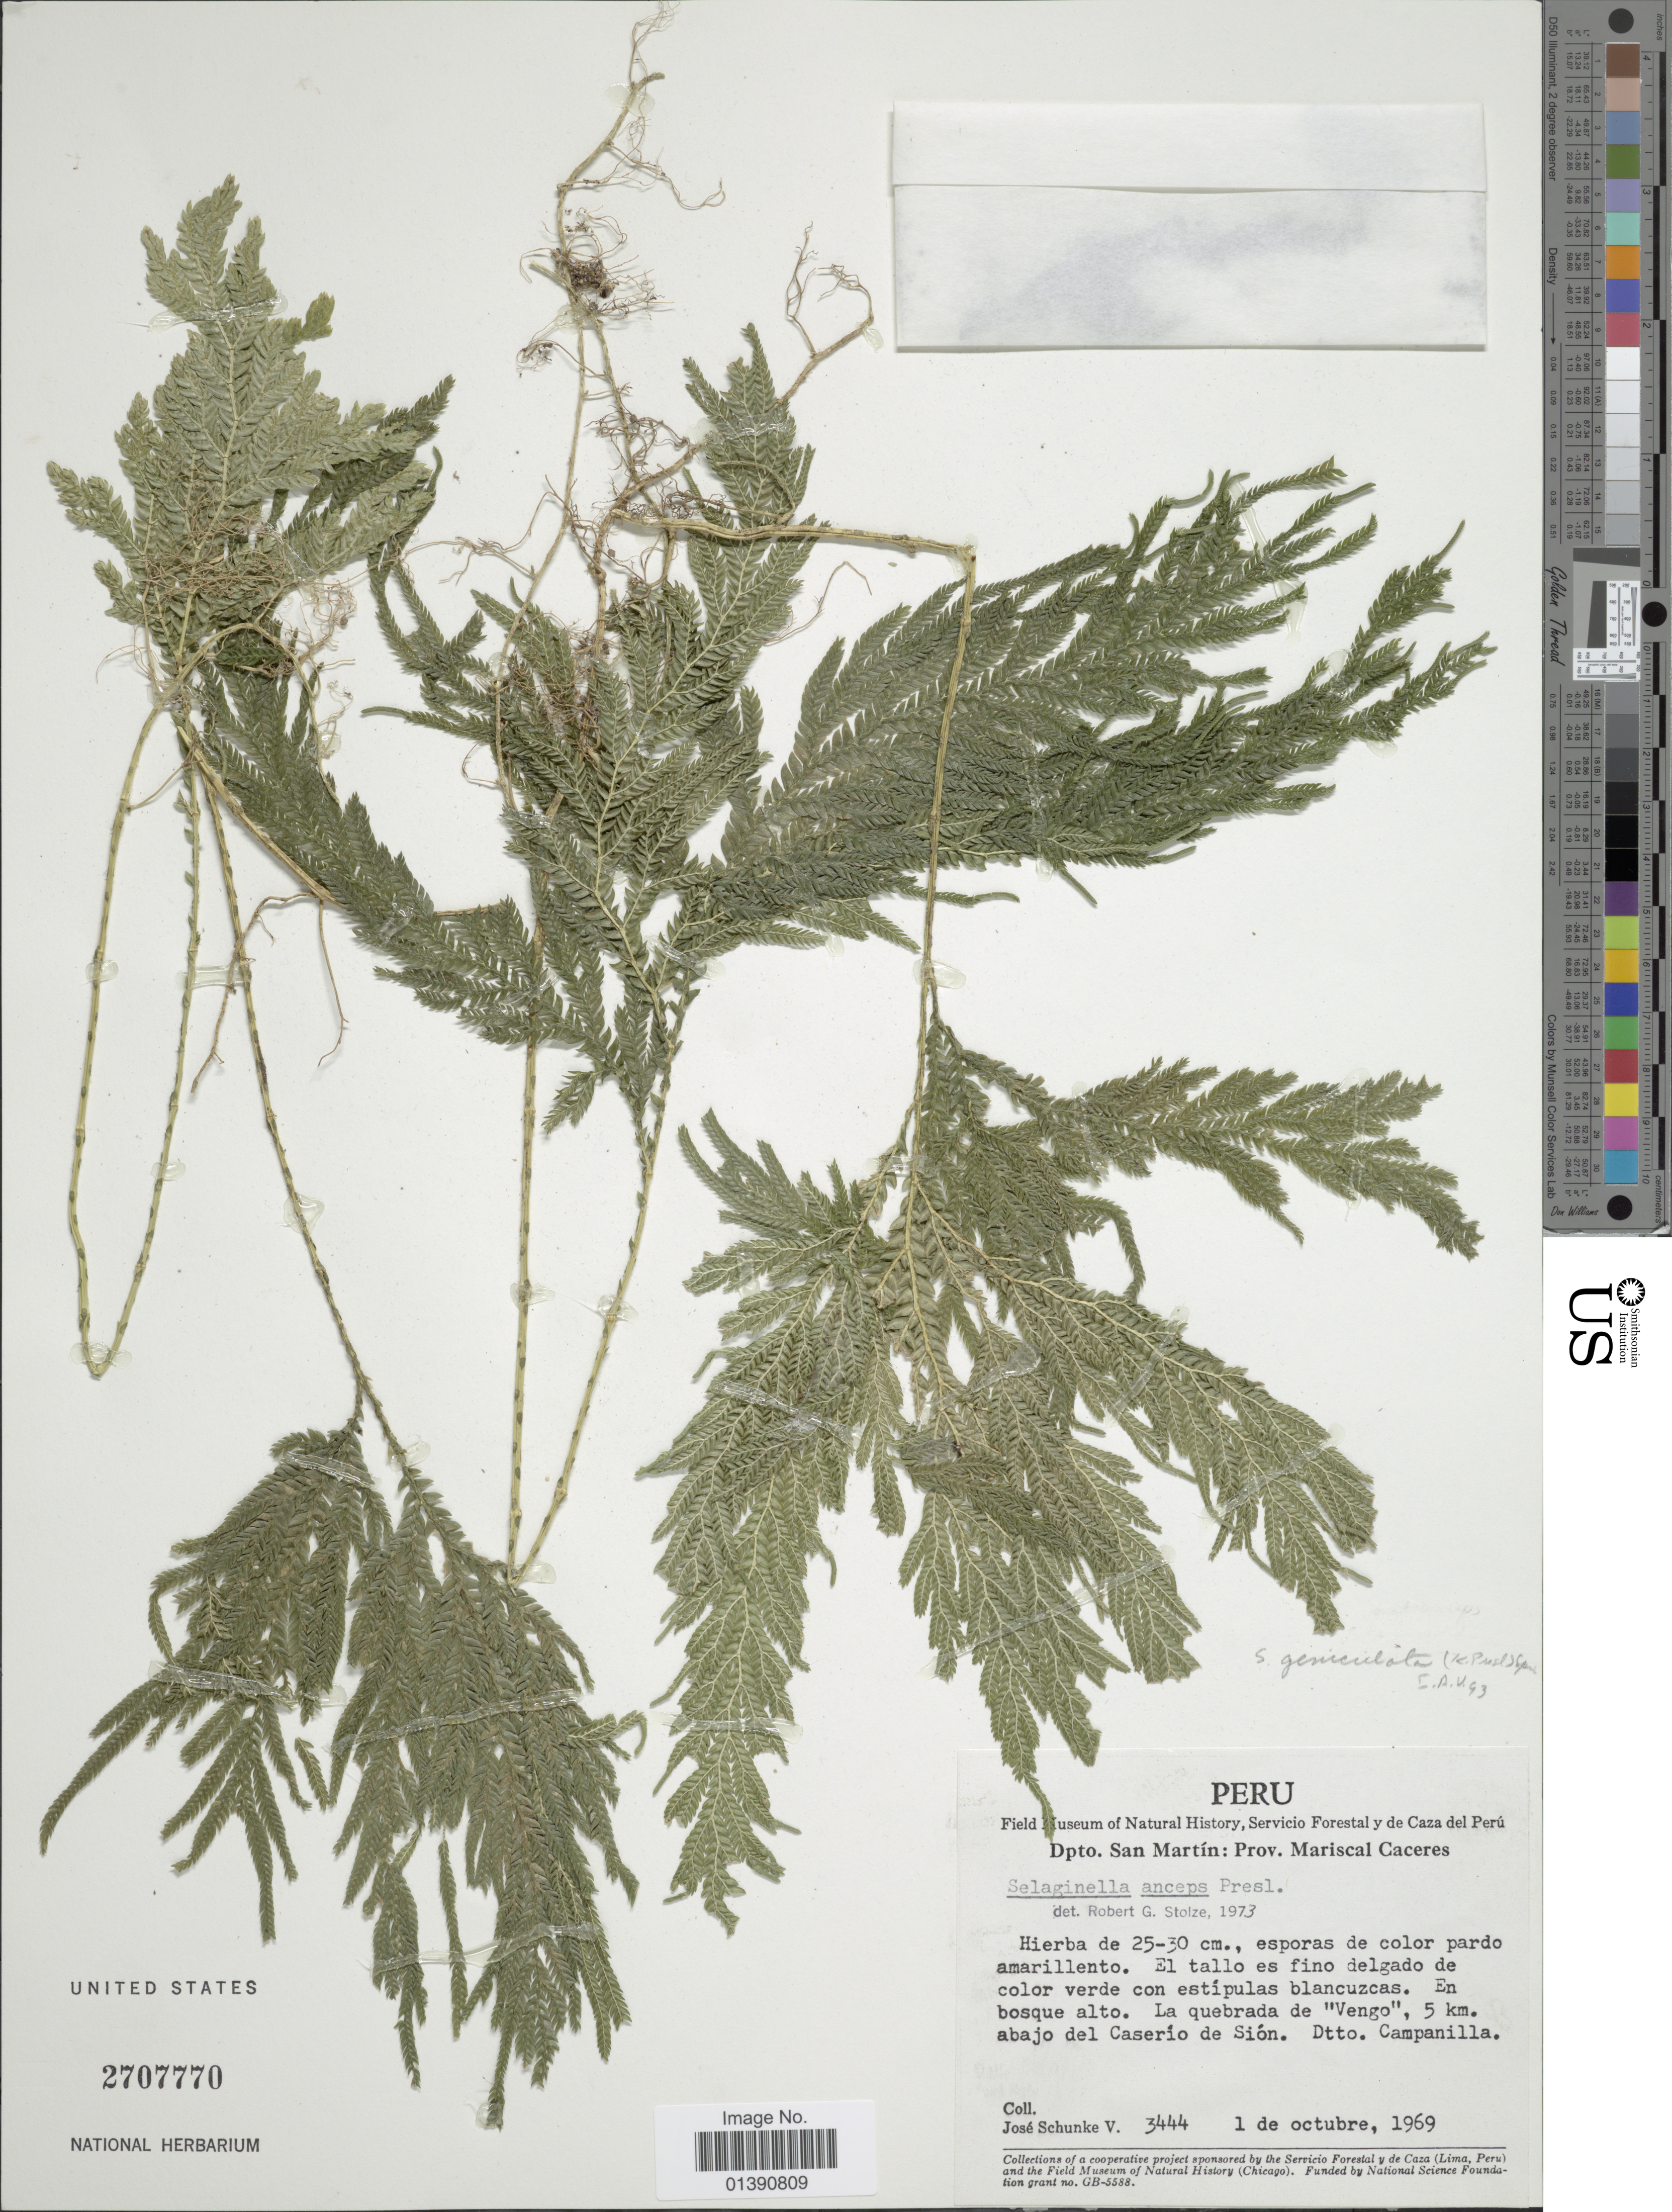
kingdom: Plantae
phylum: Tracheophyta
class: Lycopodiopsida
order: Selaginellales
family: Selaginellaceae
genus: Selaginella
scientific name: Selaginella geniculata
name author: (C. Presl) Spring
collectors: J. Schunke Vigo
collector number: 3444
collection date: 1969-10-01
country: Peru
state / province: San Martín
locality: Prov. Mariscal Caceres, La quebrada de 'Vengo', 5 km abajo del caserio de Sion Dtto Campanilla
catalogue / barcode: US 2707770